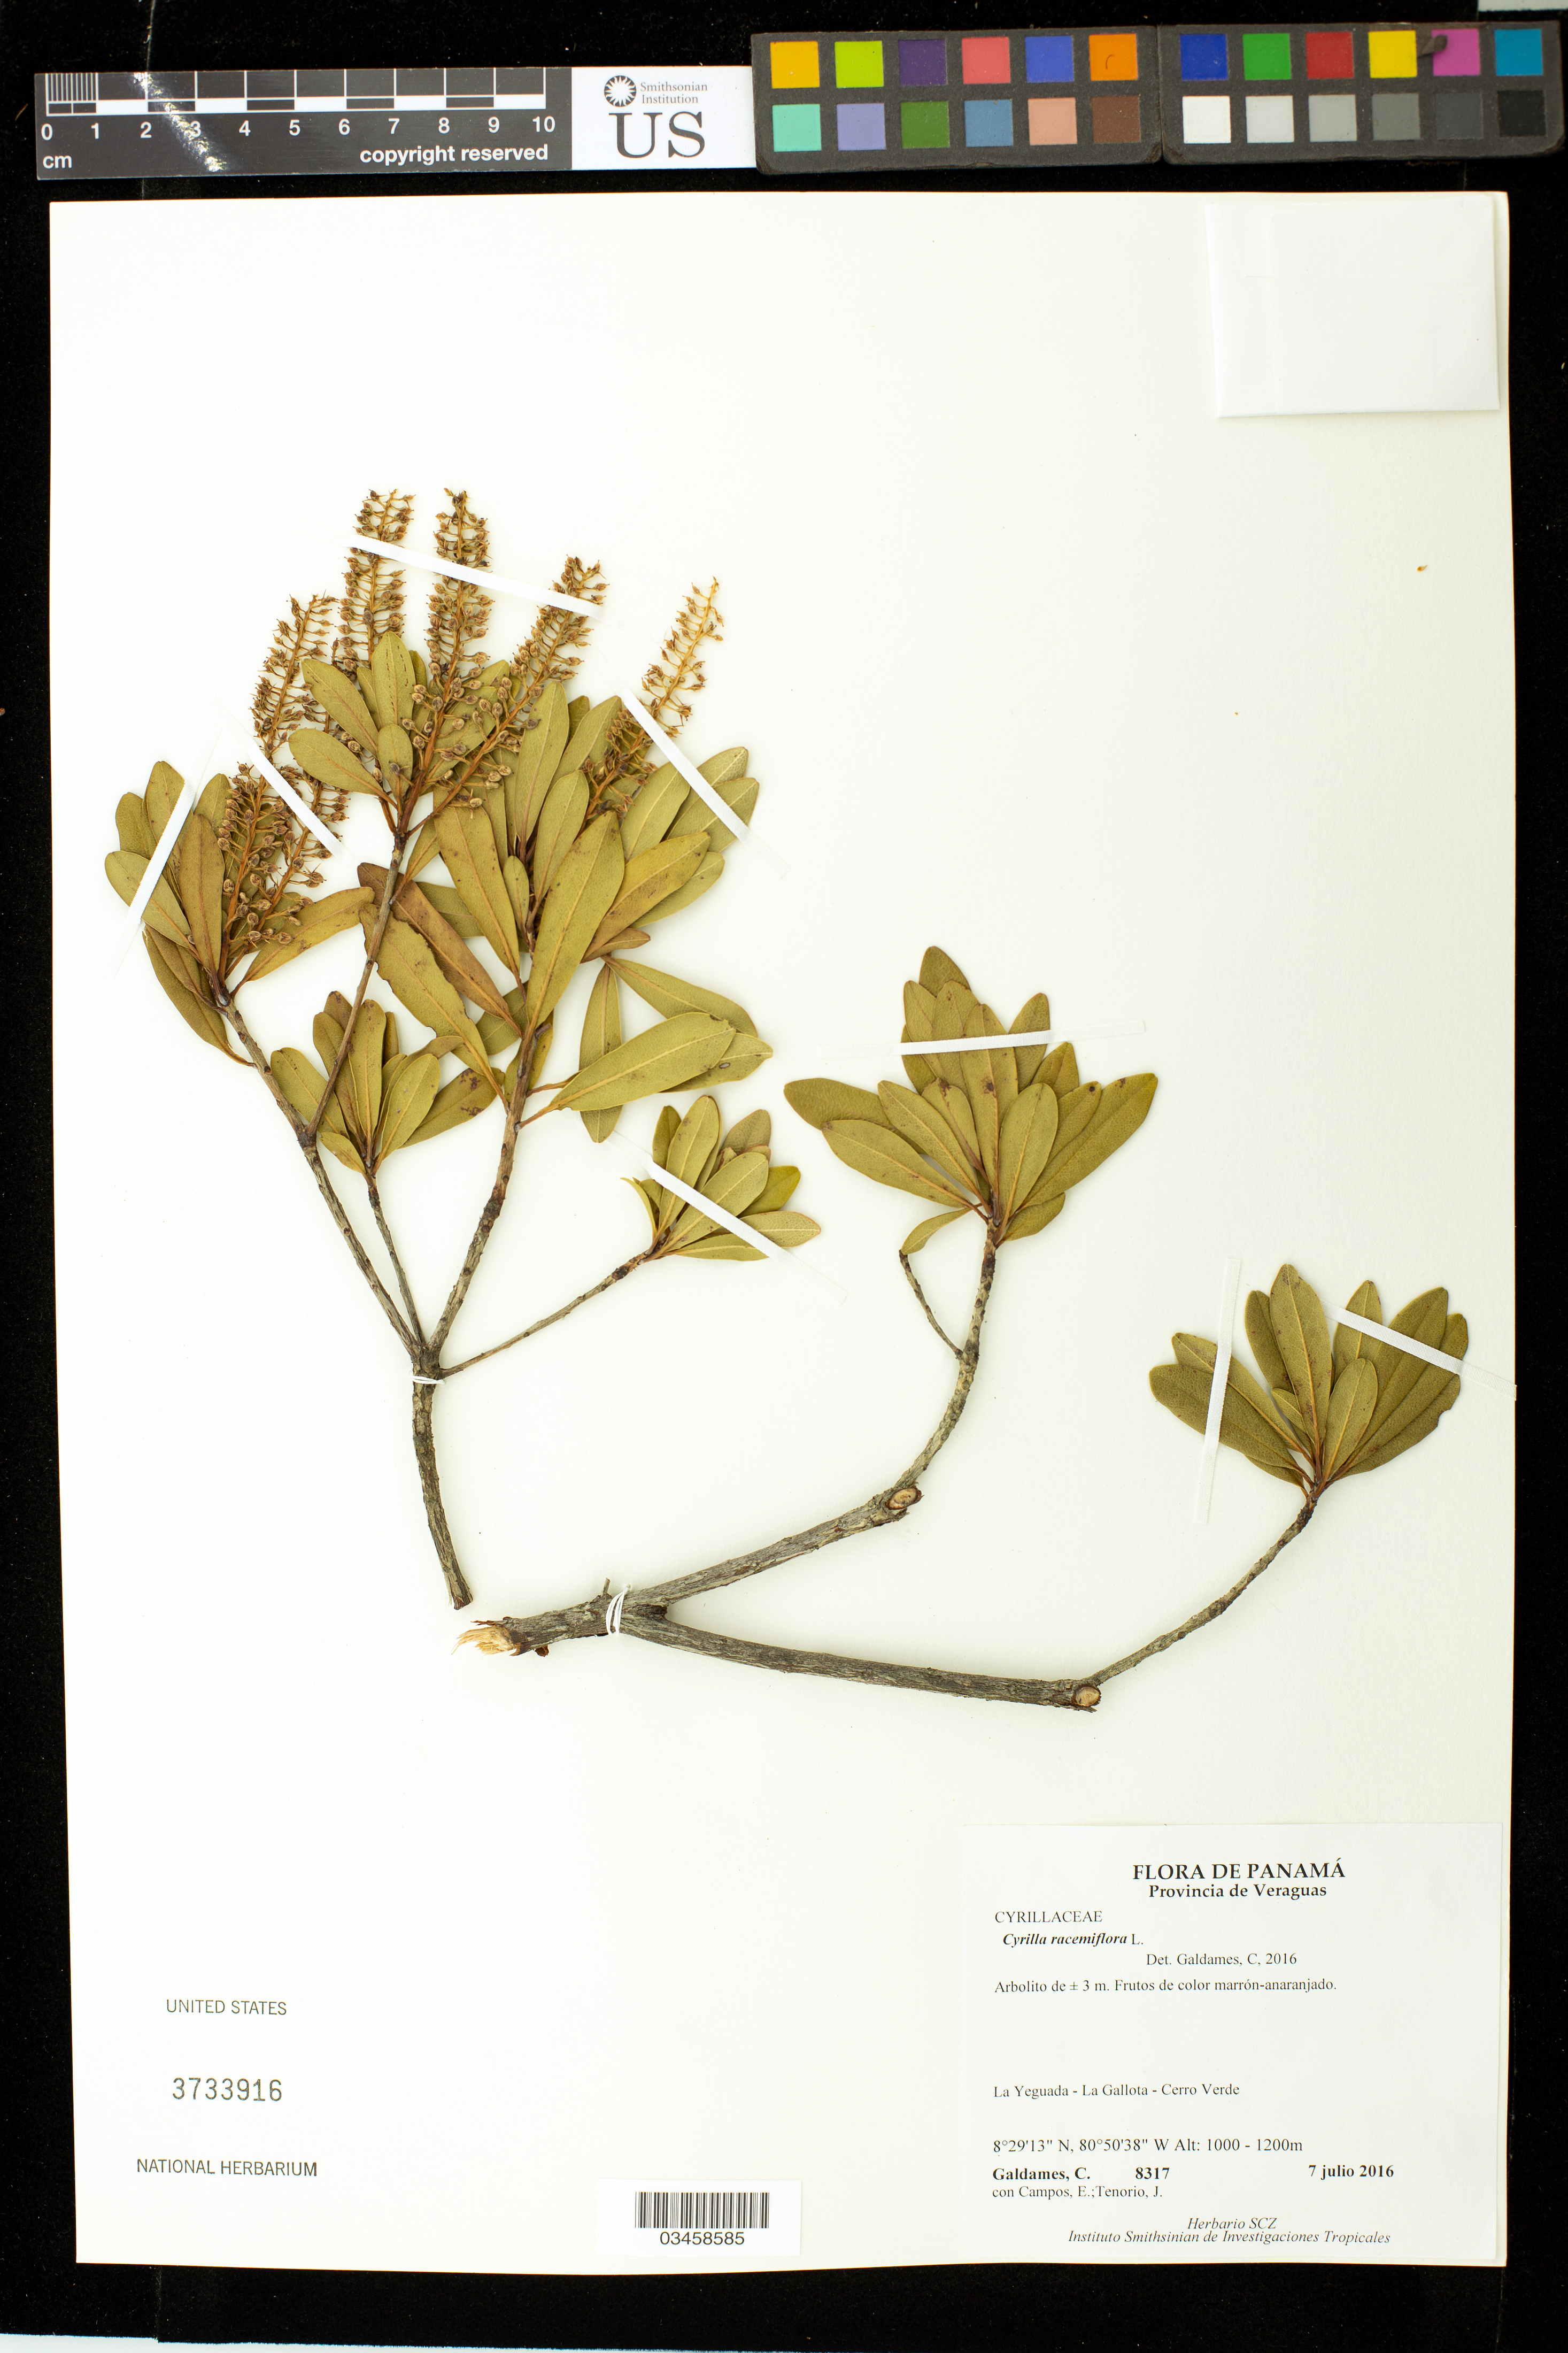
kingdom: Plantae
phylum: Tracheophyta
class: Magnoliopsida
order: Ericales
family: Cyrillaceae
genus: Cyrilla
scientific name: Cyrilla racemiflora var. parvifolia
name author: Sarg.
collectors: C. Galdames, E. Campos & J. Tenorio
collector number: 8317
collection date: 2016-07-07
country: Panama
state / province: Veraguas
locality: La Yeguada - La Gallota - Cerro Verde.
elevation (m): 1000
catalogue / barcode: US 3733916